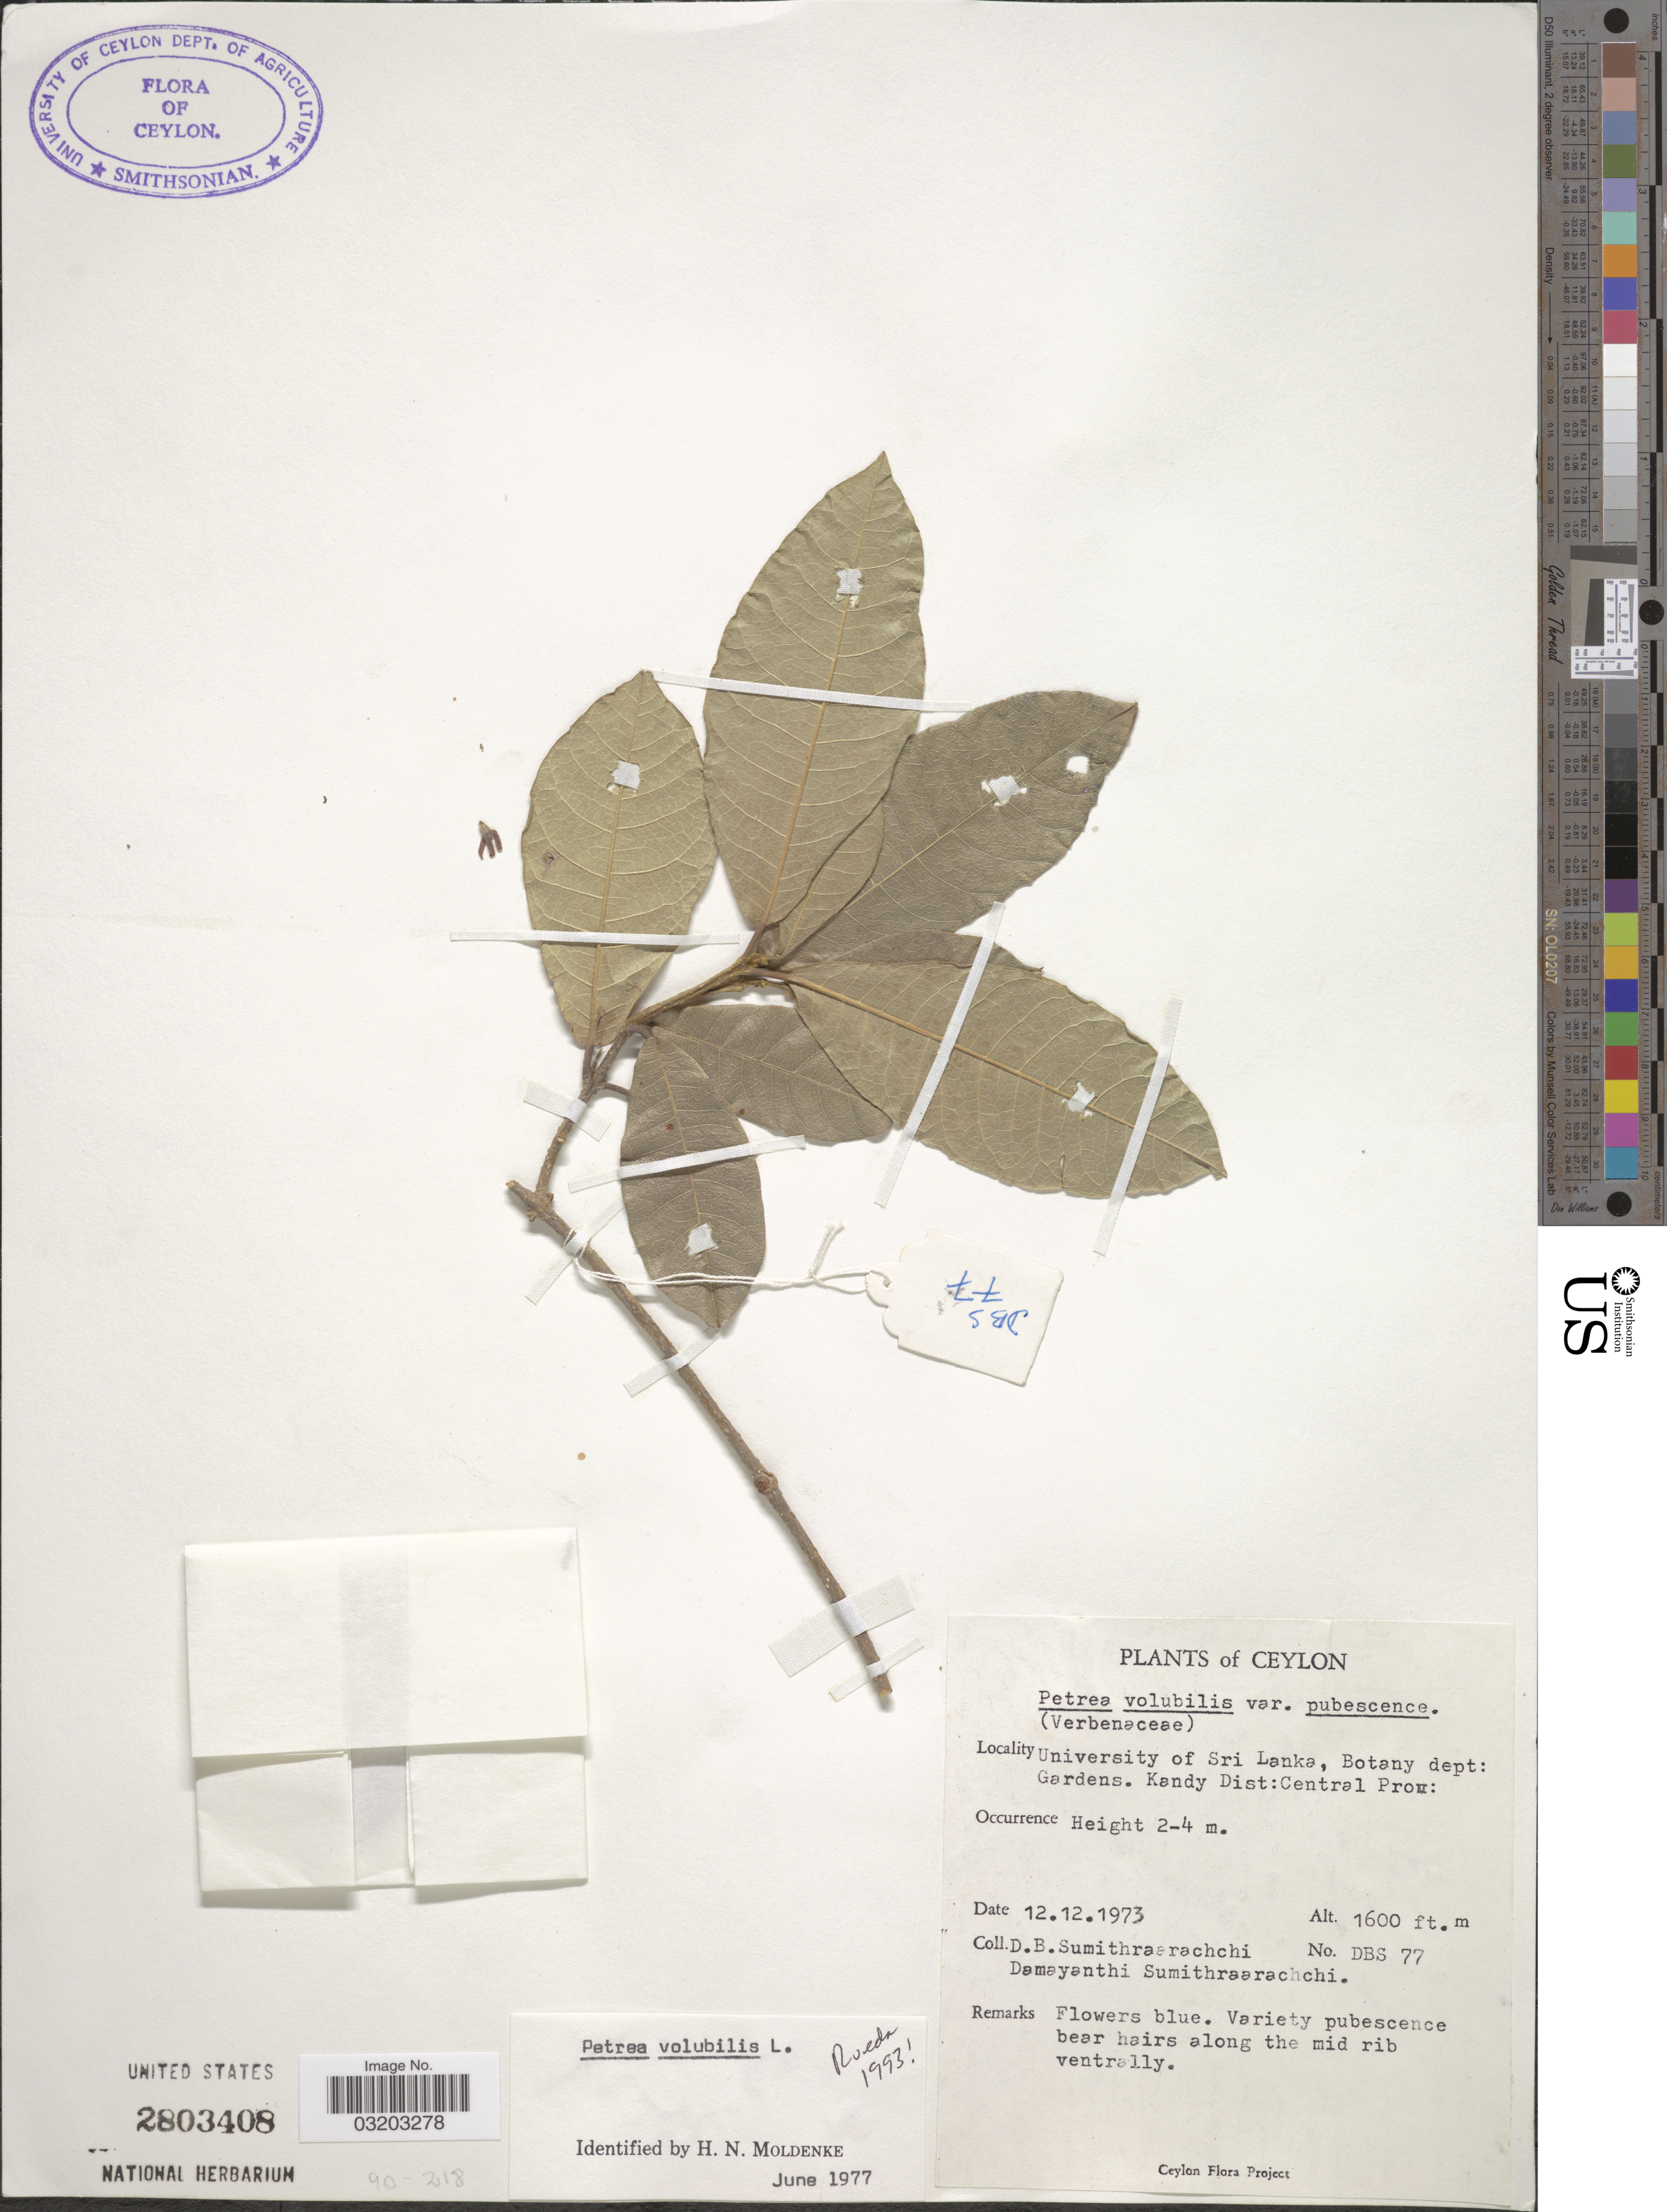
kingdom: Plantae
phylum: Tracheophyta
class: Magnoliopsida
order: Lamiales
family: Verbenaceae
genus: Petrea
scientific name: Petrea volubilis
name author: L.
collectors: D. B. Sumithraarachchi & D. Sumithraarachchi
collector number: DBS77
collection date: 1973-12-12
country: Sri Lanka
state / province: Central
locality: Ceylon. University of Sri Lanka, Botany dept: Gardens. Kandy District: Central Prov.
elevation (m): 488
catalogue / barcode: US 2803408